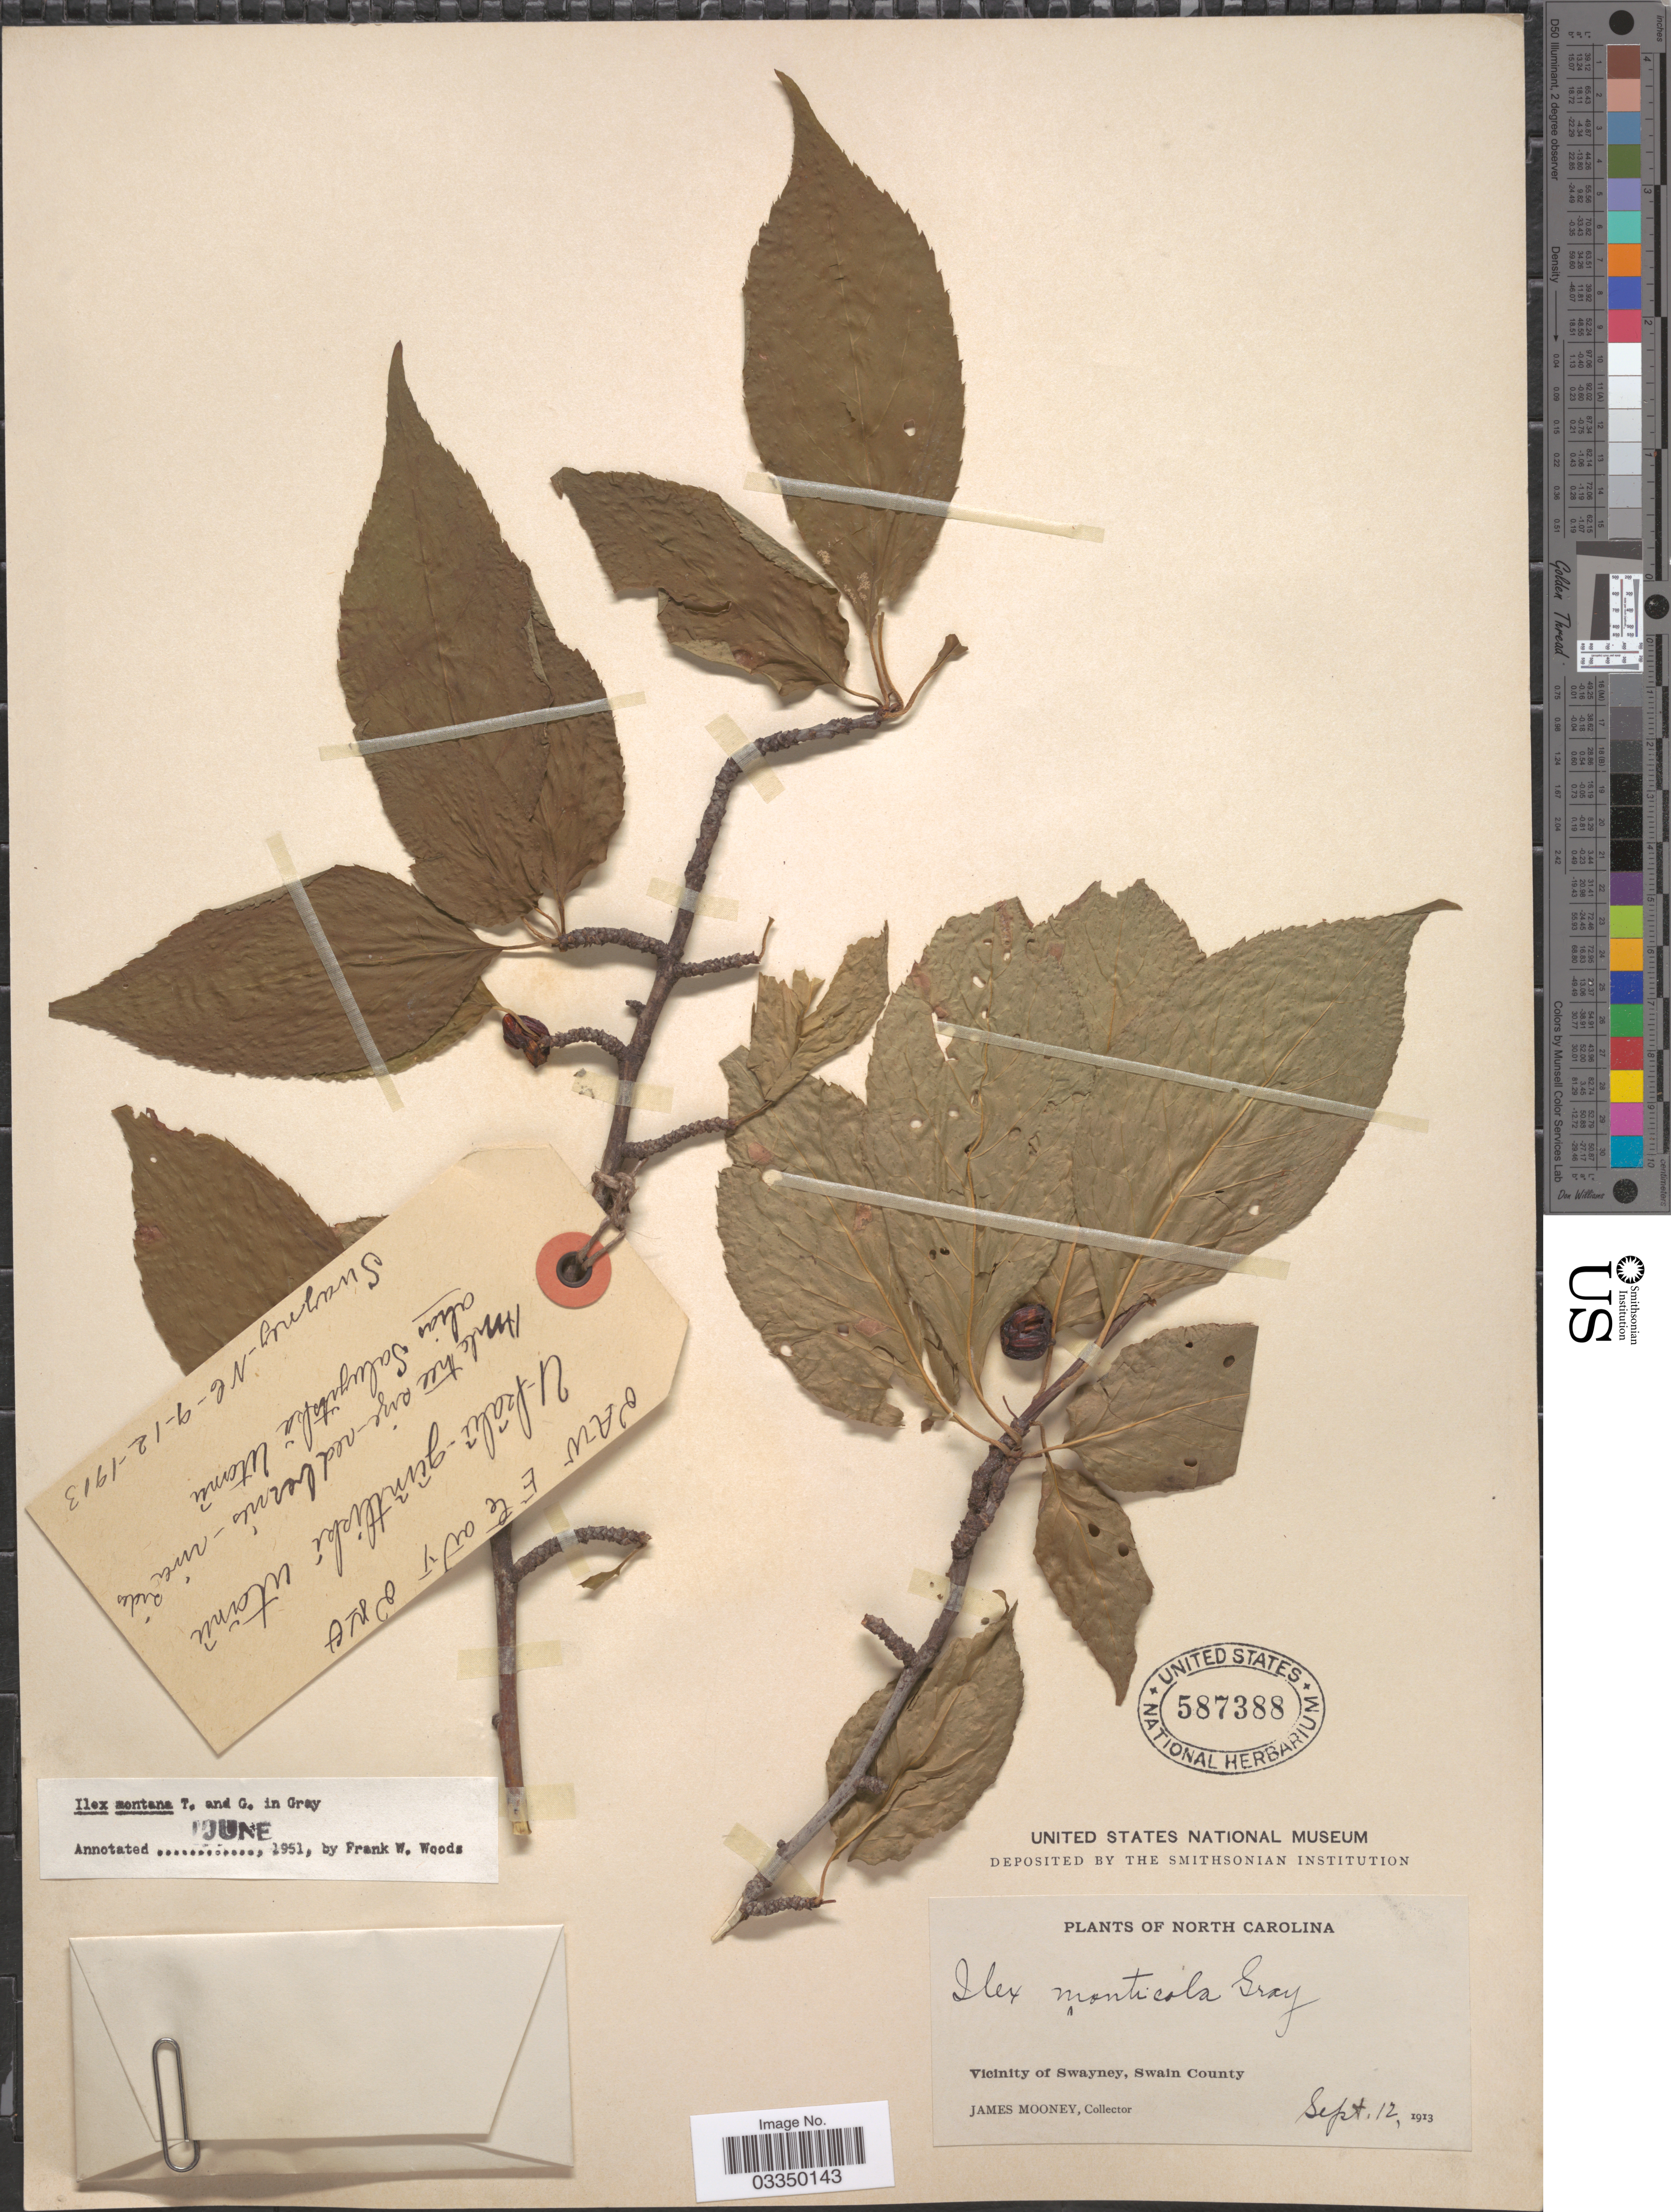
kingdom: Plantae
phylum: Tracheophyta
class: Magnoliopsida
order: Aquifoliales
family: Aquifoliaceae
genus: Ilex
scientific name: Ilex montana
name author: Torr. & A. Gray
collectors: J. Mooney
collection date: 1913-09-12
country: United States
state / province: North Carolina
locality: Vicinity of Swayney, Swain County.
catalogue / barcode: US 587388